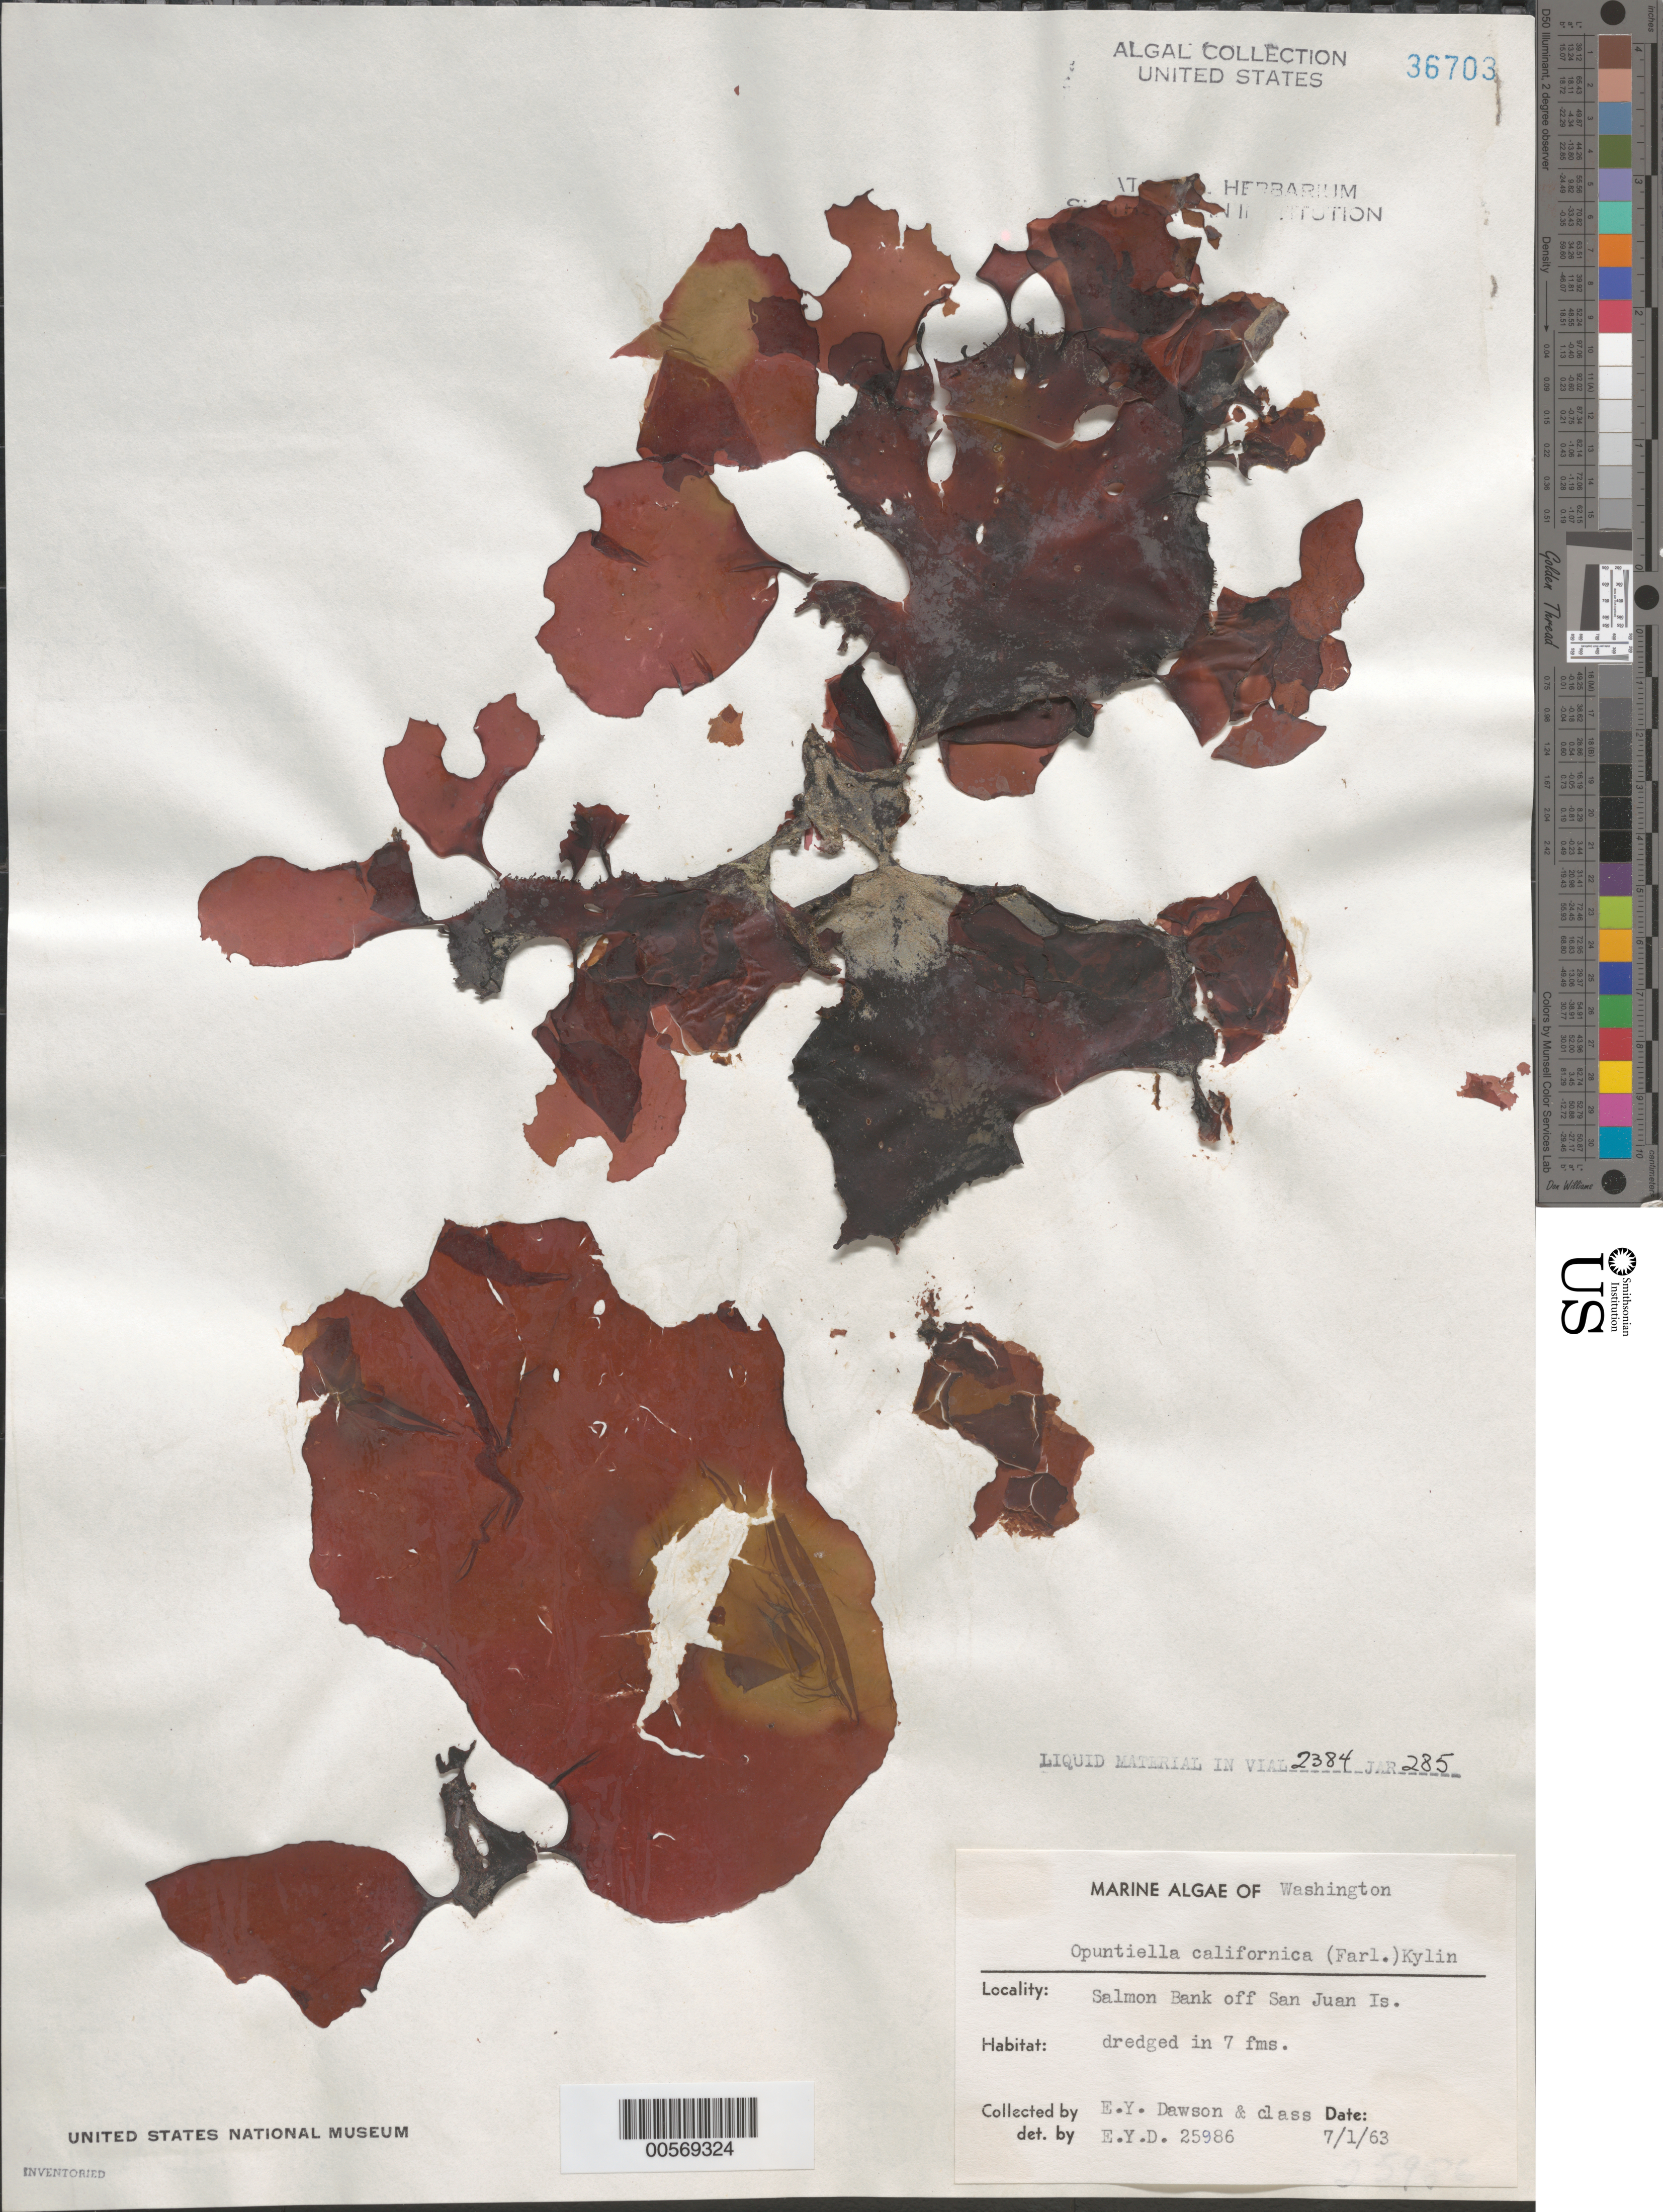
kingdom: Plantae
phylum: Rhodophyta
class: Florideophyceae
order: Gigartinales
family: Furcellariaceae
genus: Opuntiella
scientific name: Opuntiella californica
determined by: Dawson, E. Y.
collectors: E. Y. Dawson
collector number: EYD 25986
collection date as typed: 01 Jul 1963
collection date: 1963-07-01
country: United States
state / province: Washington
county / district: San Juan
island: San Juan Island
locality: Salmon Bank, off San Juan Island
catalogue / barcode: US 36703